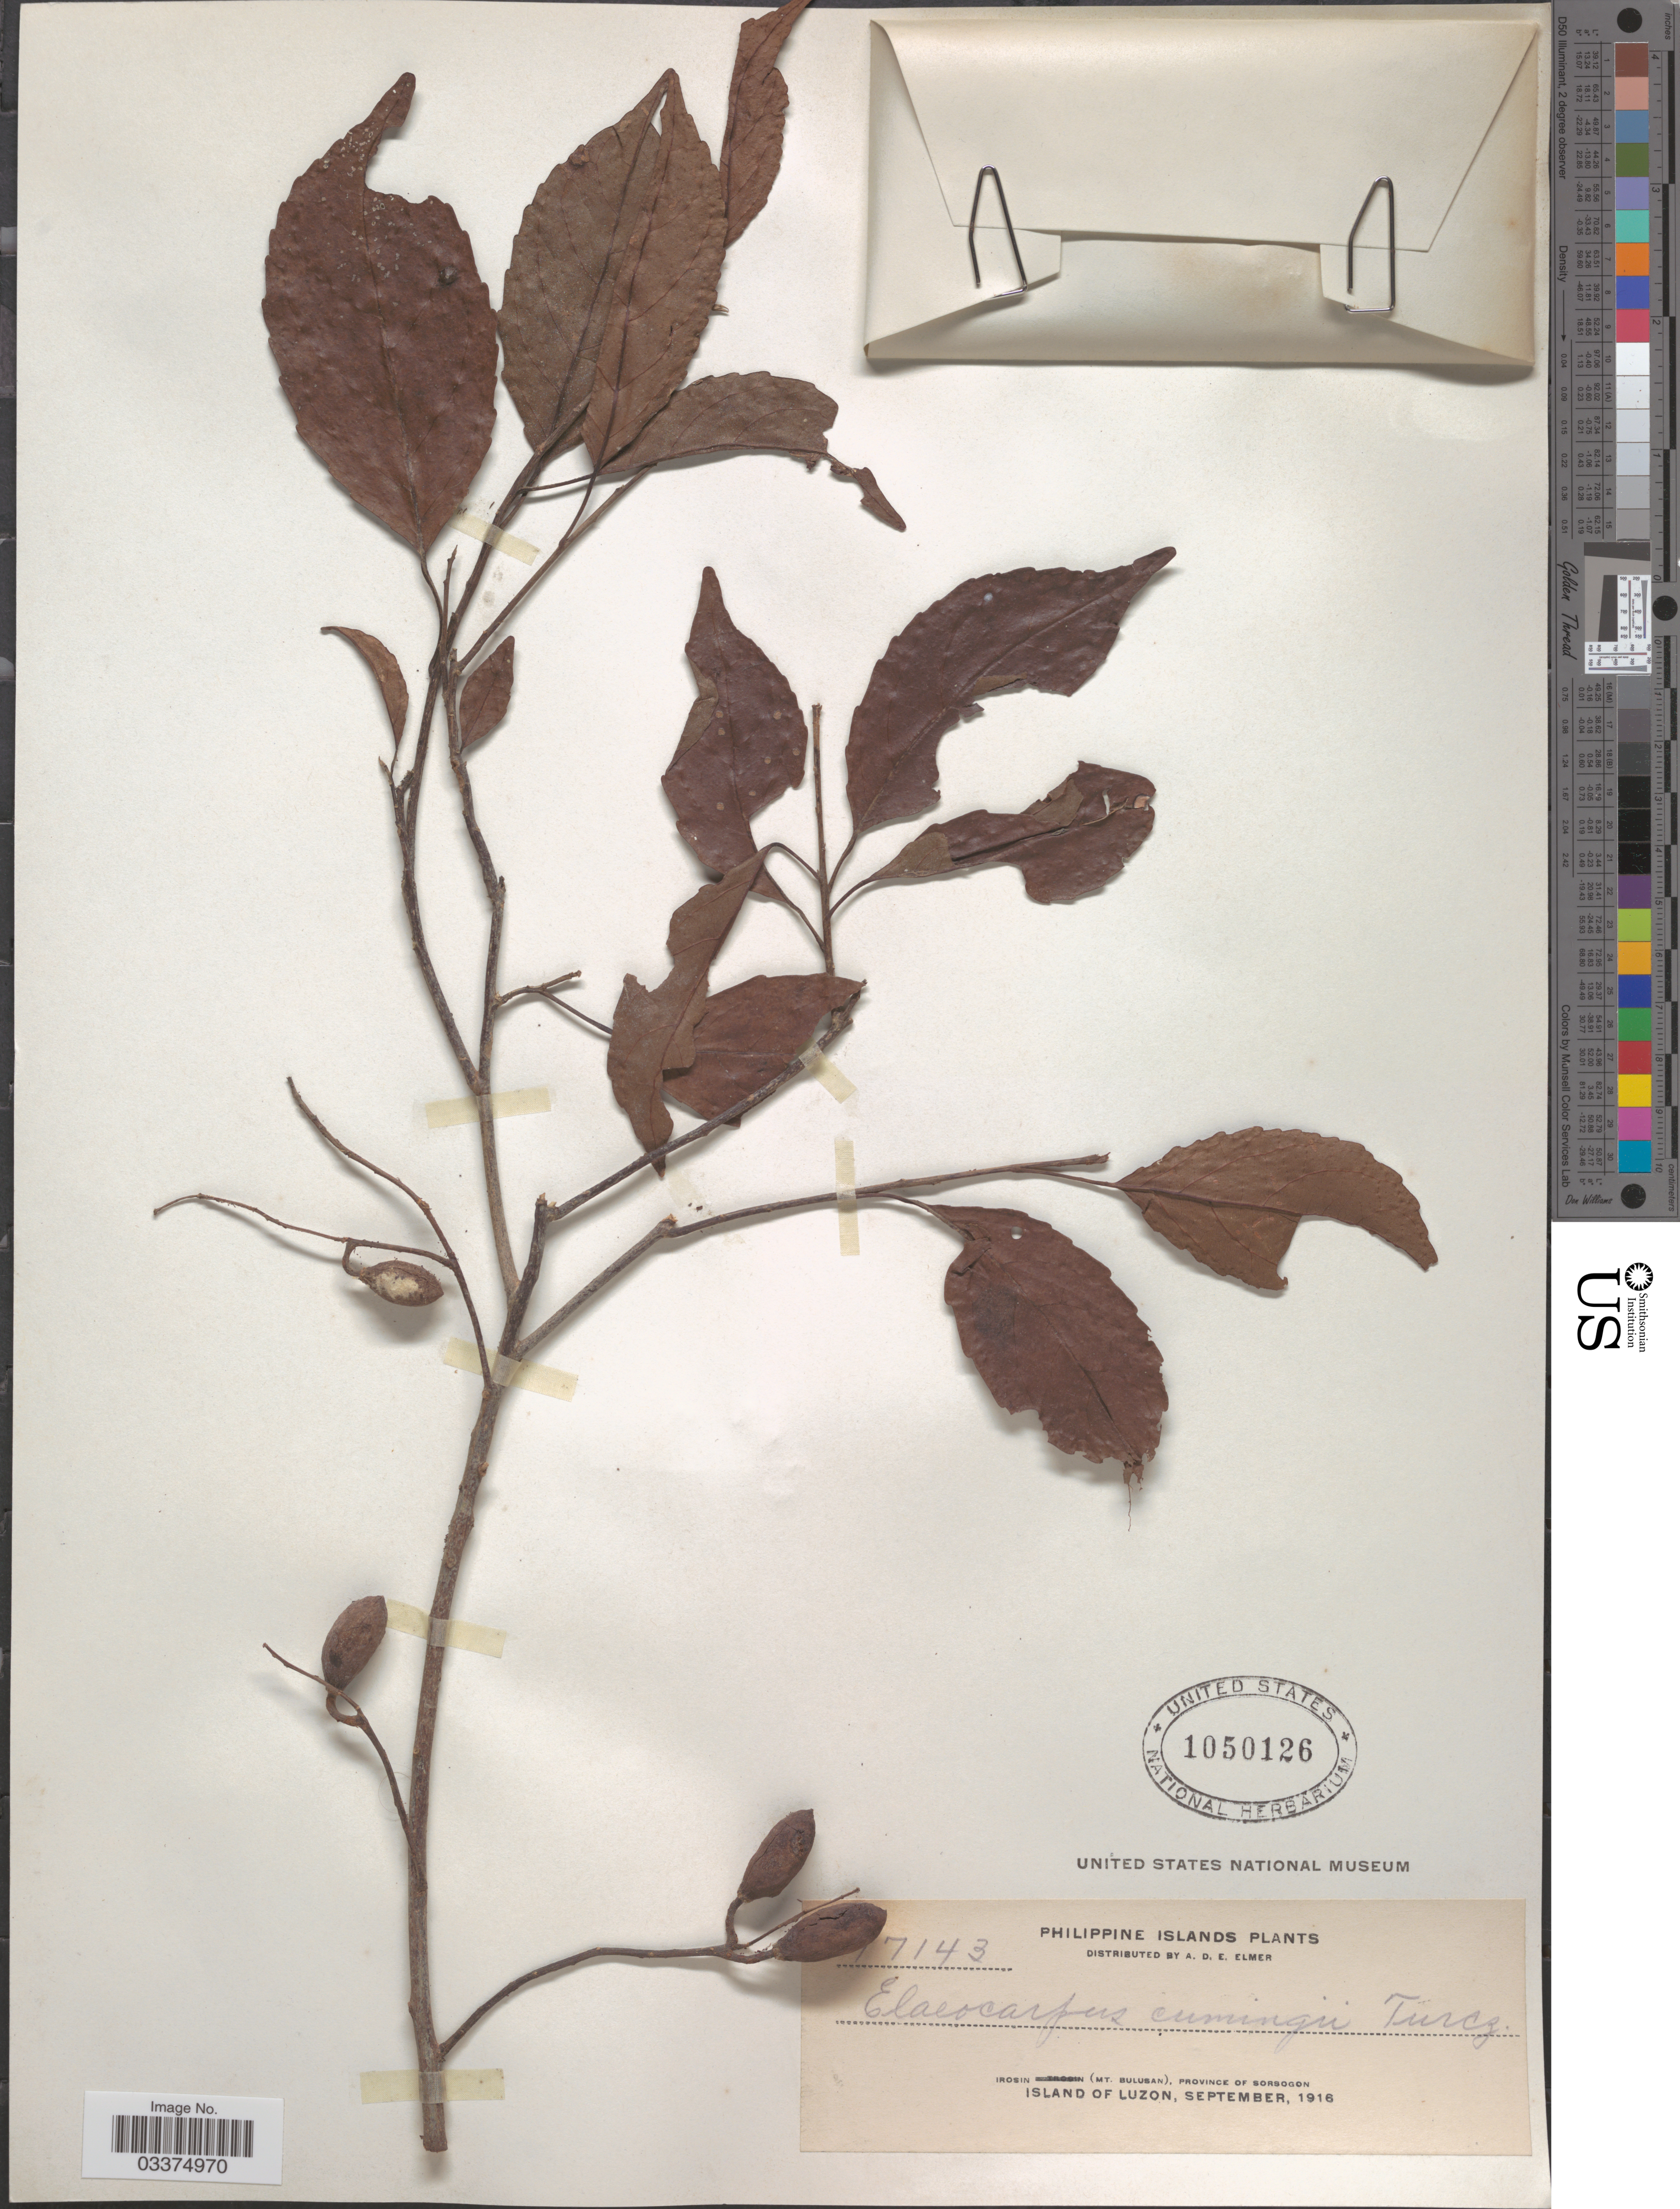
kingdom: Plantae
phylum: Tracheophyta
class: Magnoliopsida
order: Oxalidales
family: Elaeocarpaceae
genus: Elaeocarpus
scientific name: Elaeocarpus cumingii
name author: Turcz.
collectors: A. D. E. Elmer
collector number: !7143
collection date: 1916-09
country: Philippines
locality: Irosin (Mt. Bulusan), Province of Sorsogon. Island of Luzon.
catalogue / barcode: US 1050126